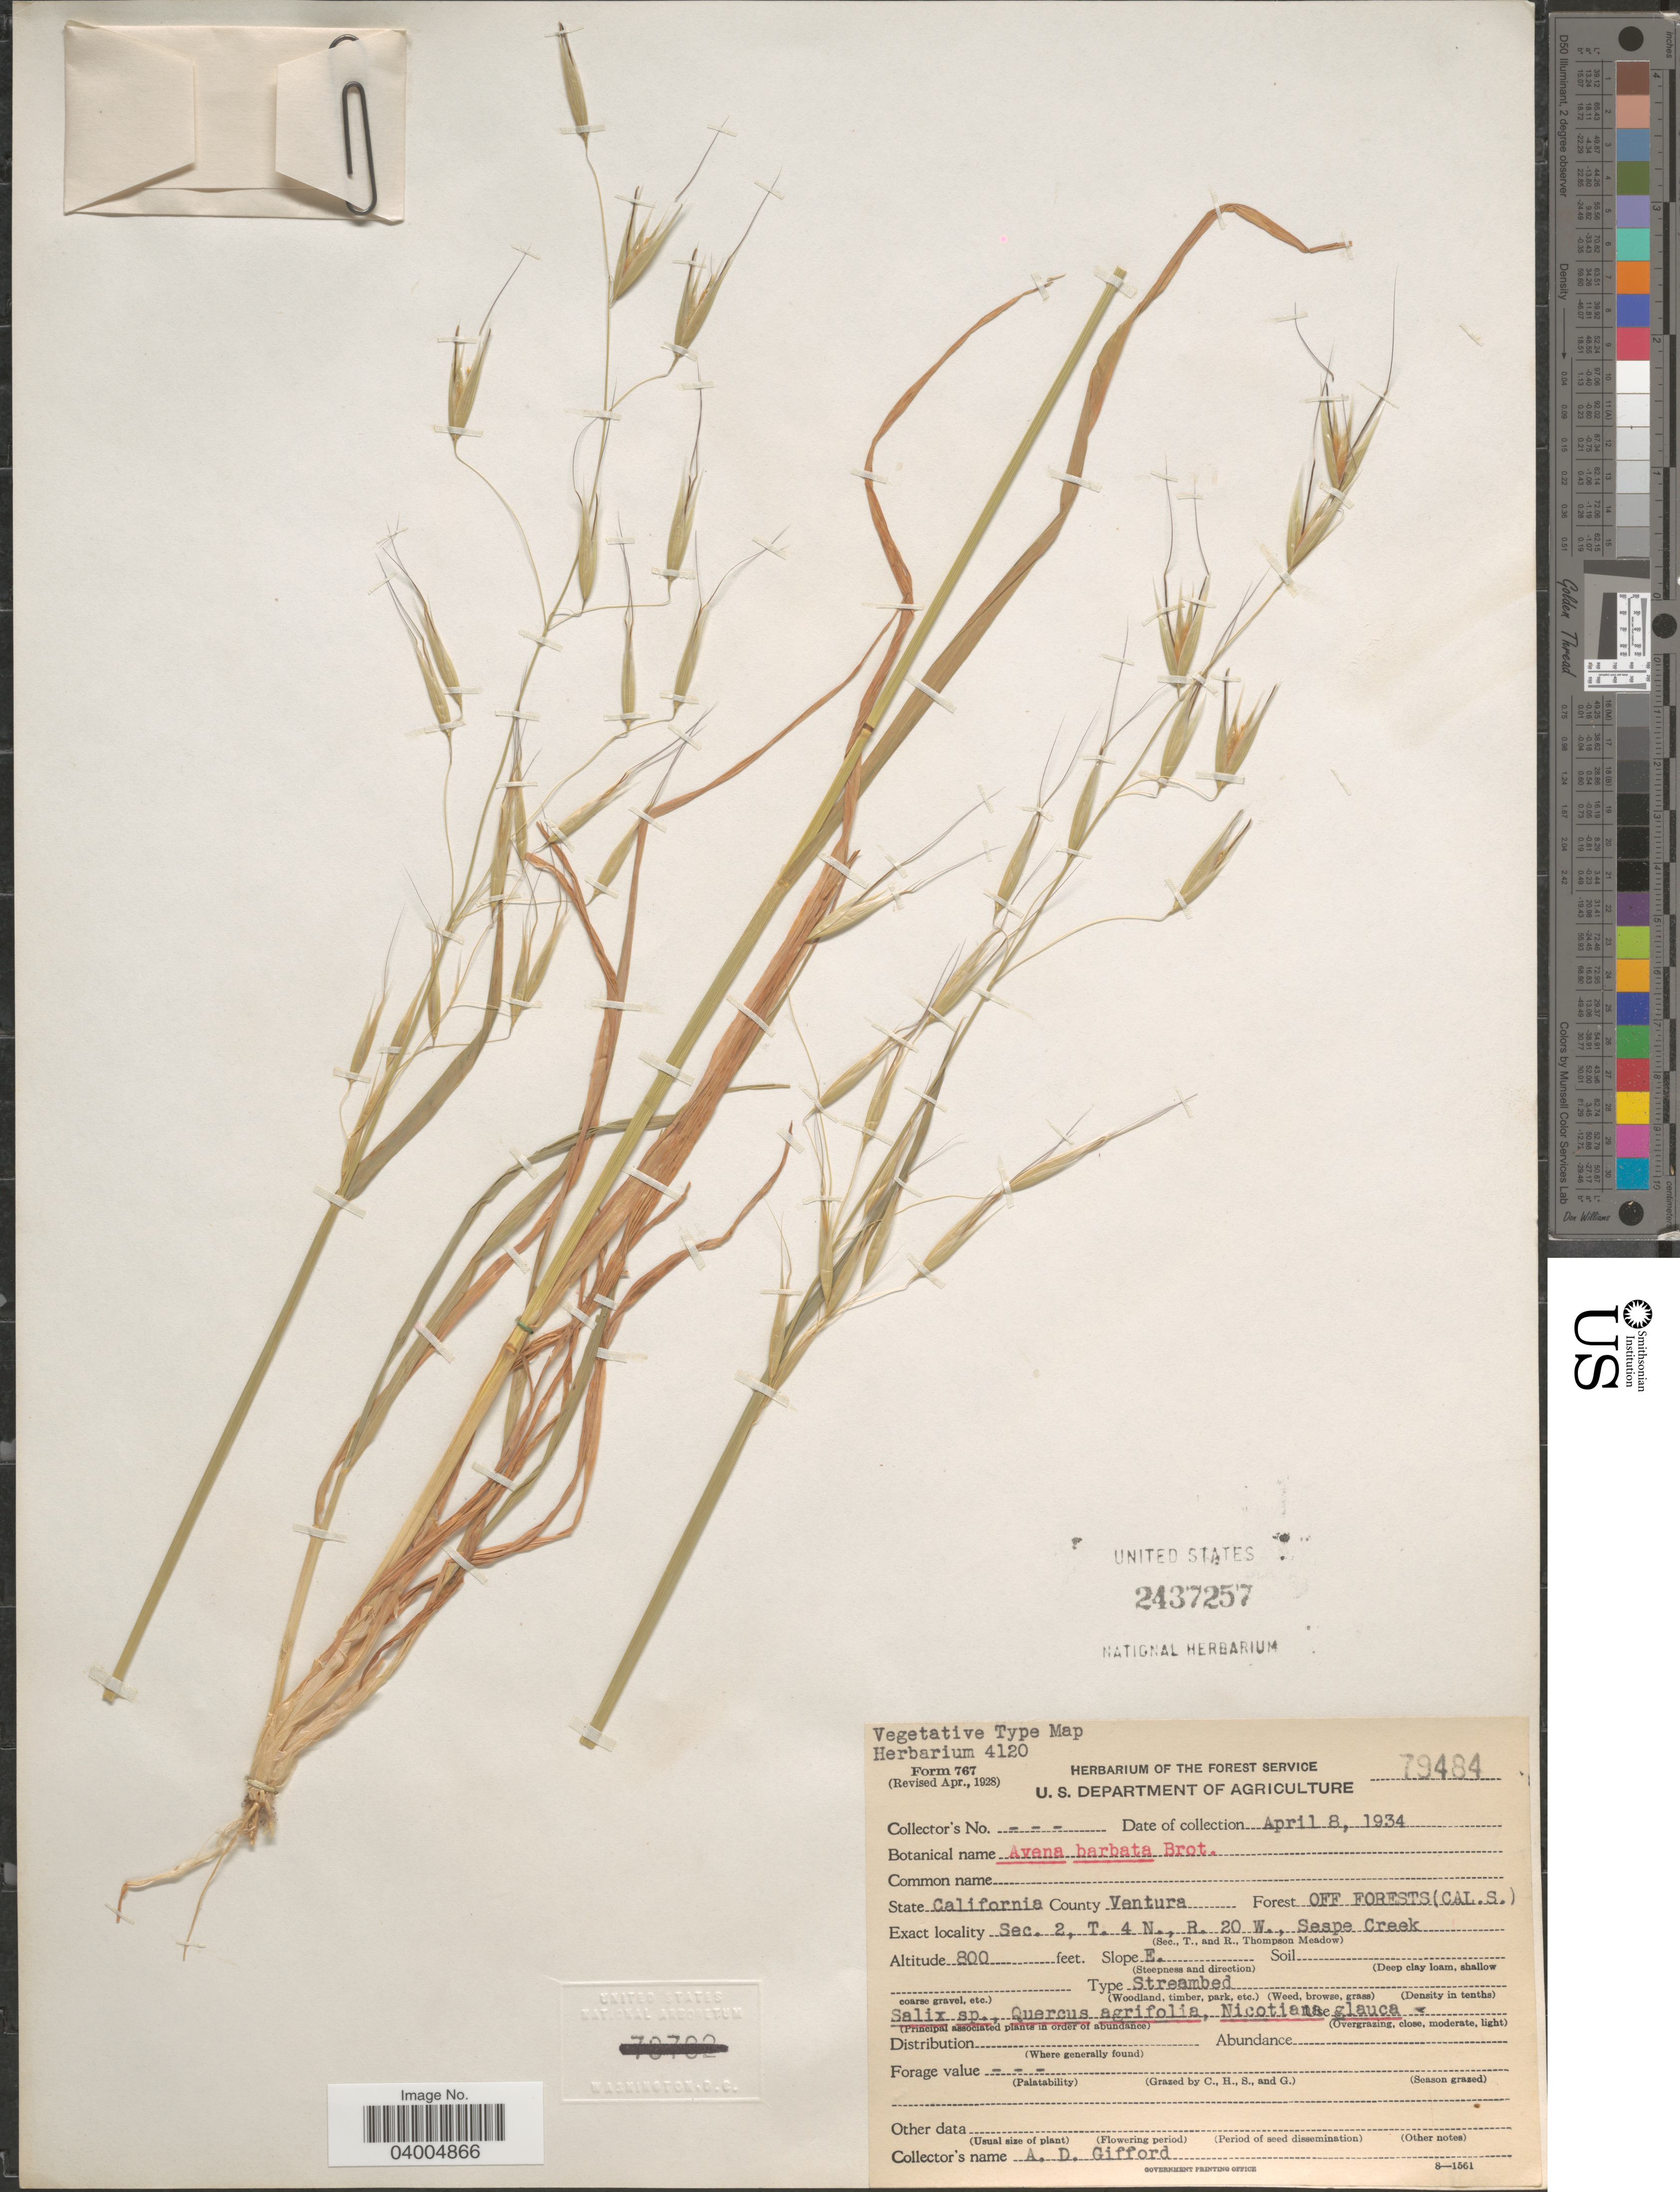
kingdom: Plantae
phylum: Tracheophyta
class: Liliopsida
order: Poales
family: Poaceae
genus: Avena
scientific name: Avena barbata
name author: Pott ex Link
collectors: A. Gifford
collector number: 79484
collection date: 1934-04-08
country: United States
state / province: California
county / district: Ventura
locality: County Ventura. Forest Off Forests(CAL.S.) Sec. 2, T. 4 N., R. 20 W., Sespe Creek.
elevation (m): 244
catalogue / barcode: US 2437257